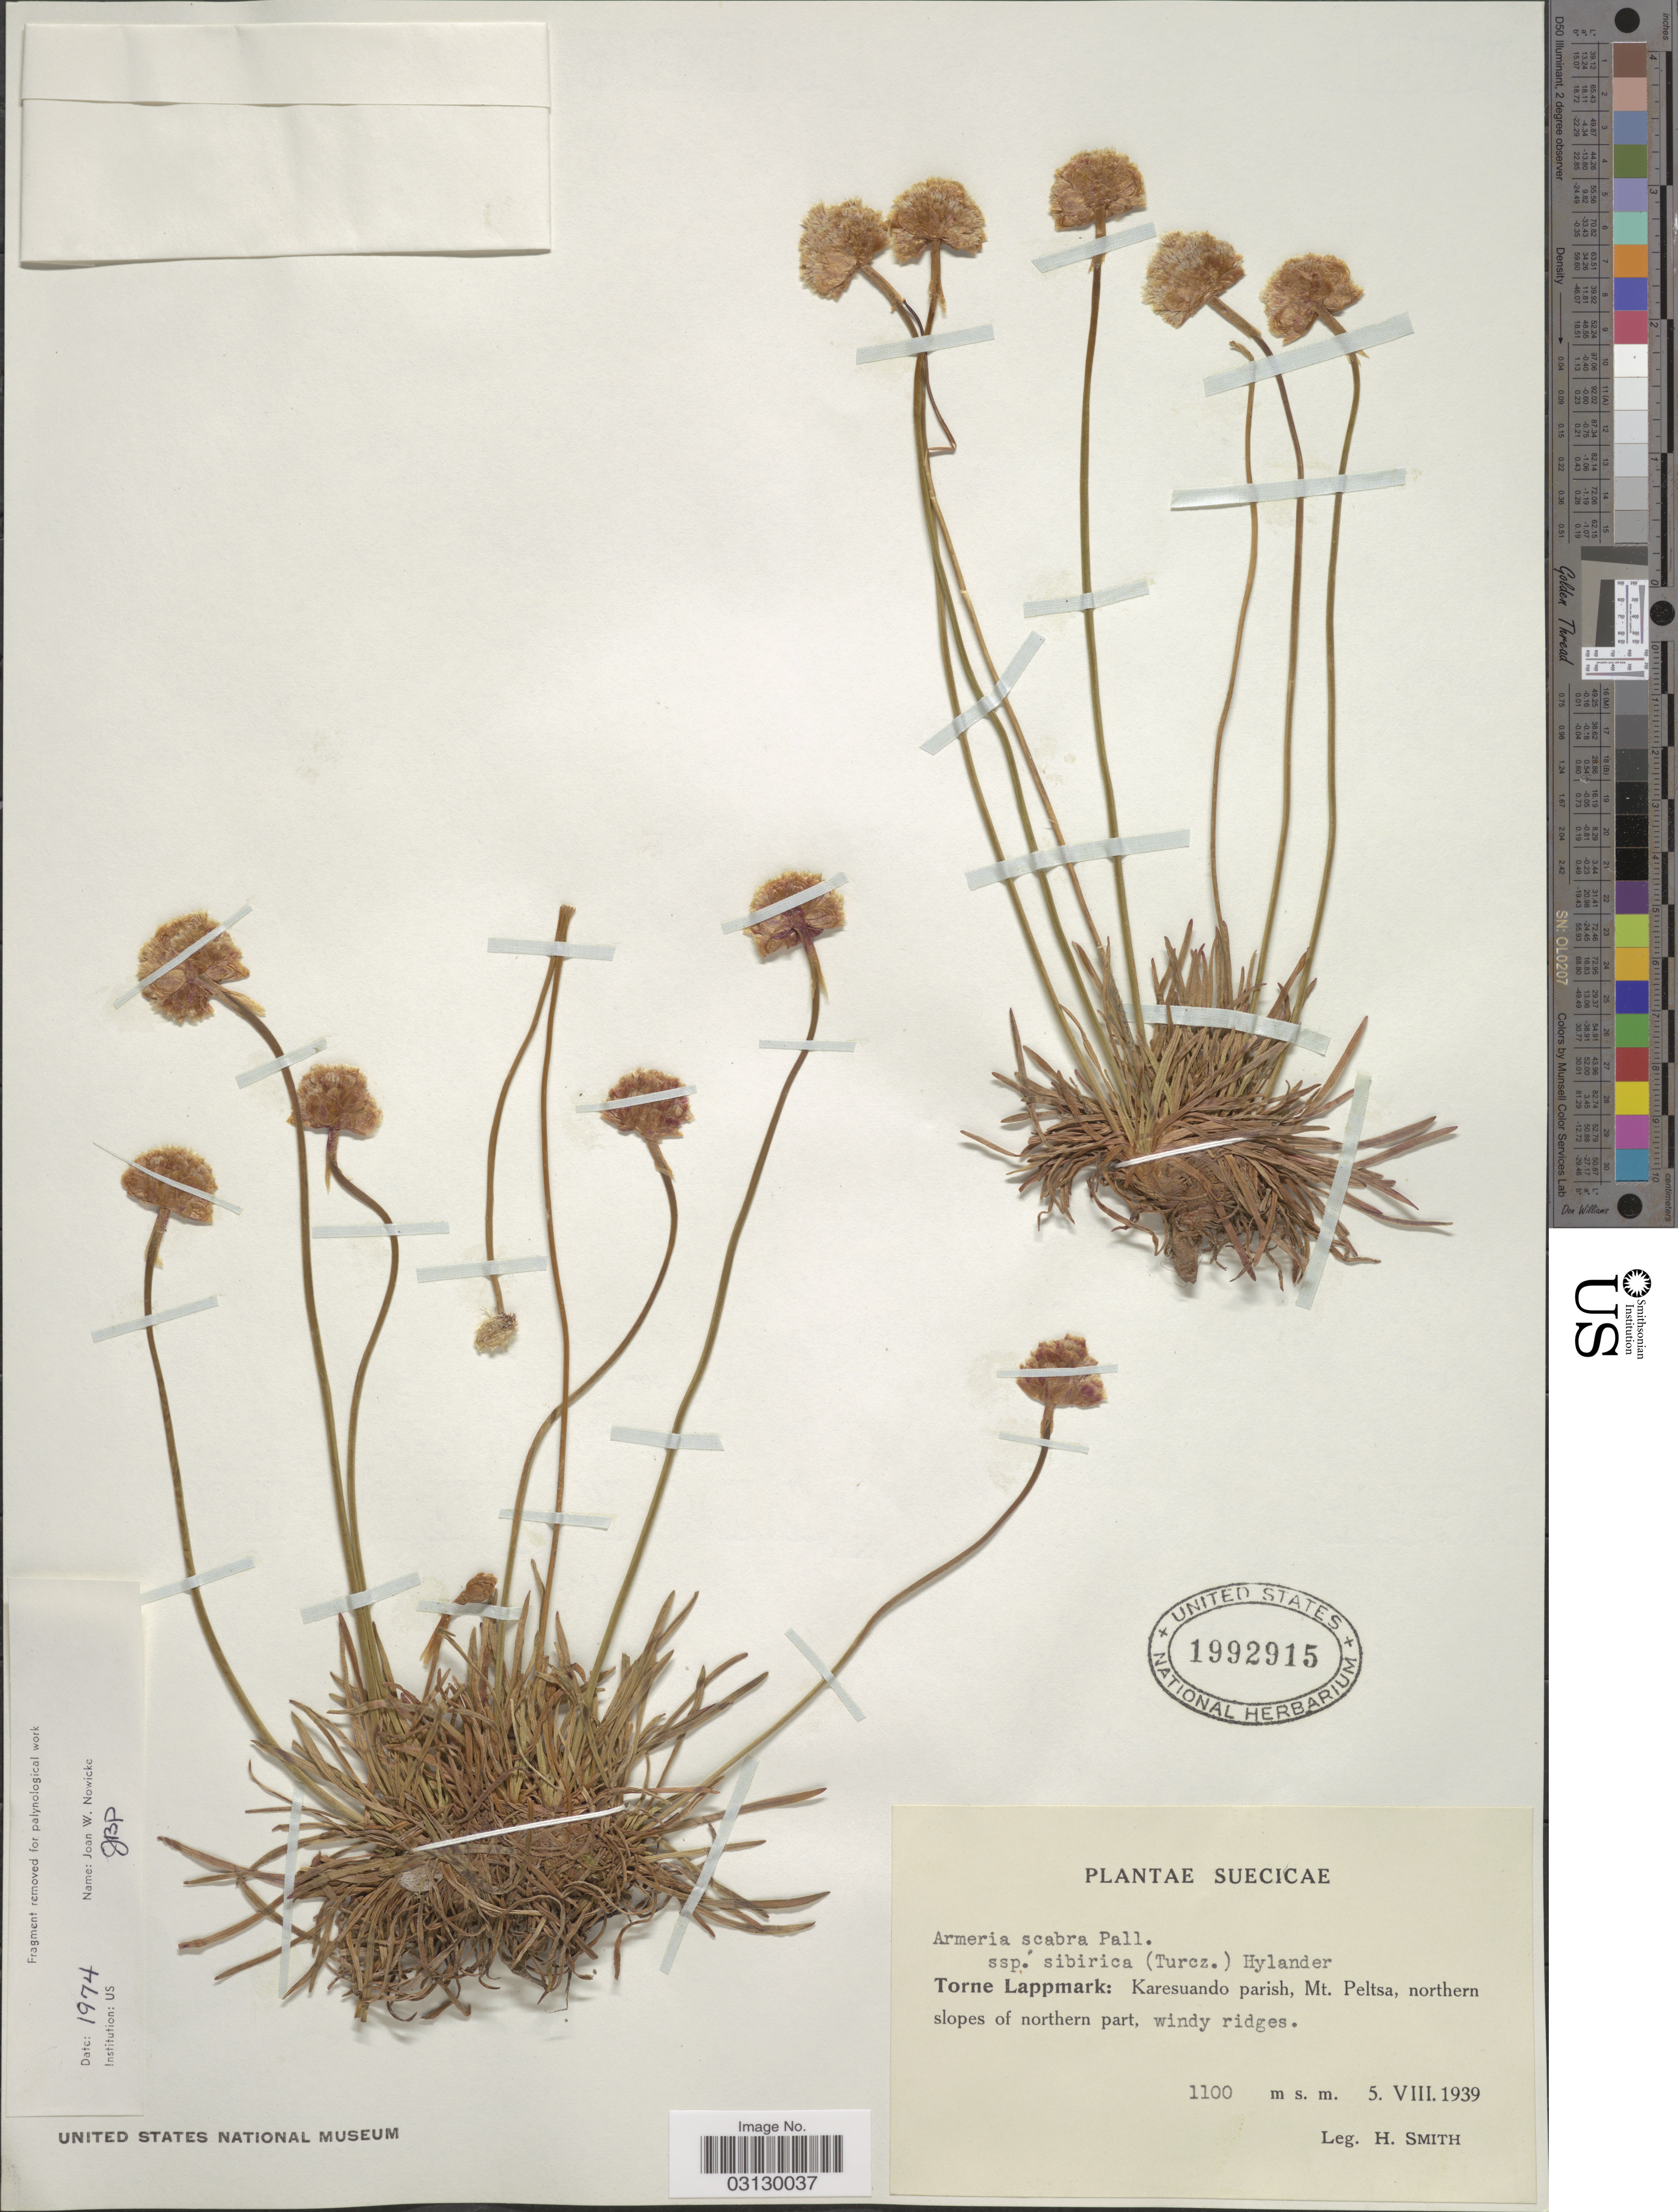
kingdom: Plantae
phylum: Tracheophyta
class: Magnoliopsida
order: Caryophyllales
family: Plumbaginaceae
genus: Armeria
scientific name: Armeria maritima subsp. sibirica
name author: (Turcz. ex Boiss.) Nyman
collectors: H. Smith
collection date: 1939-08-05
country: Sweden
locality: Suecicae. Torne Lappmark: Karesuando parish, Mt. Peltsa, northern slopes of northern part.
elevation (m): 1100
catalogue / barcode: US 1992915